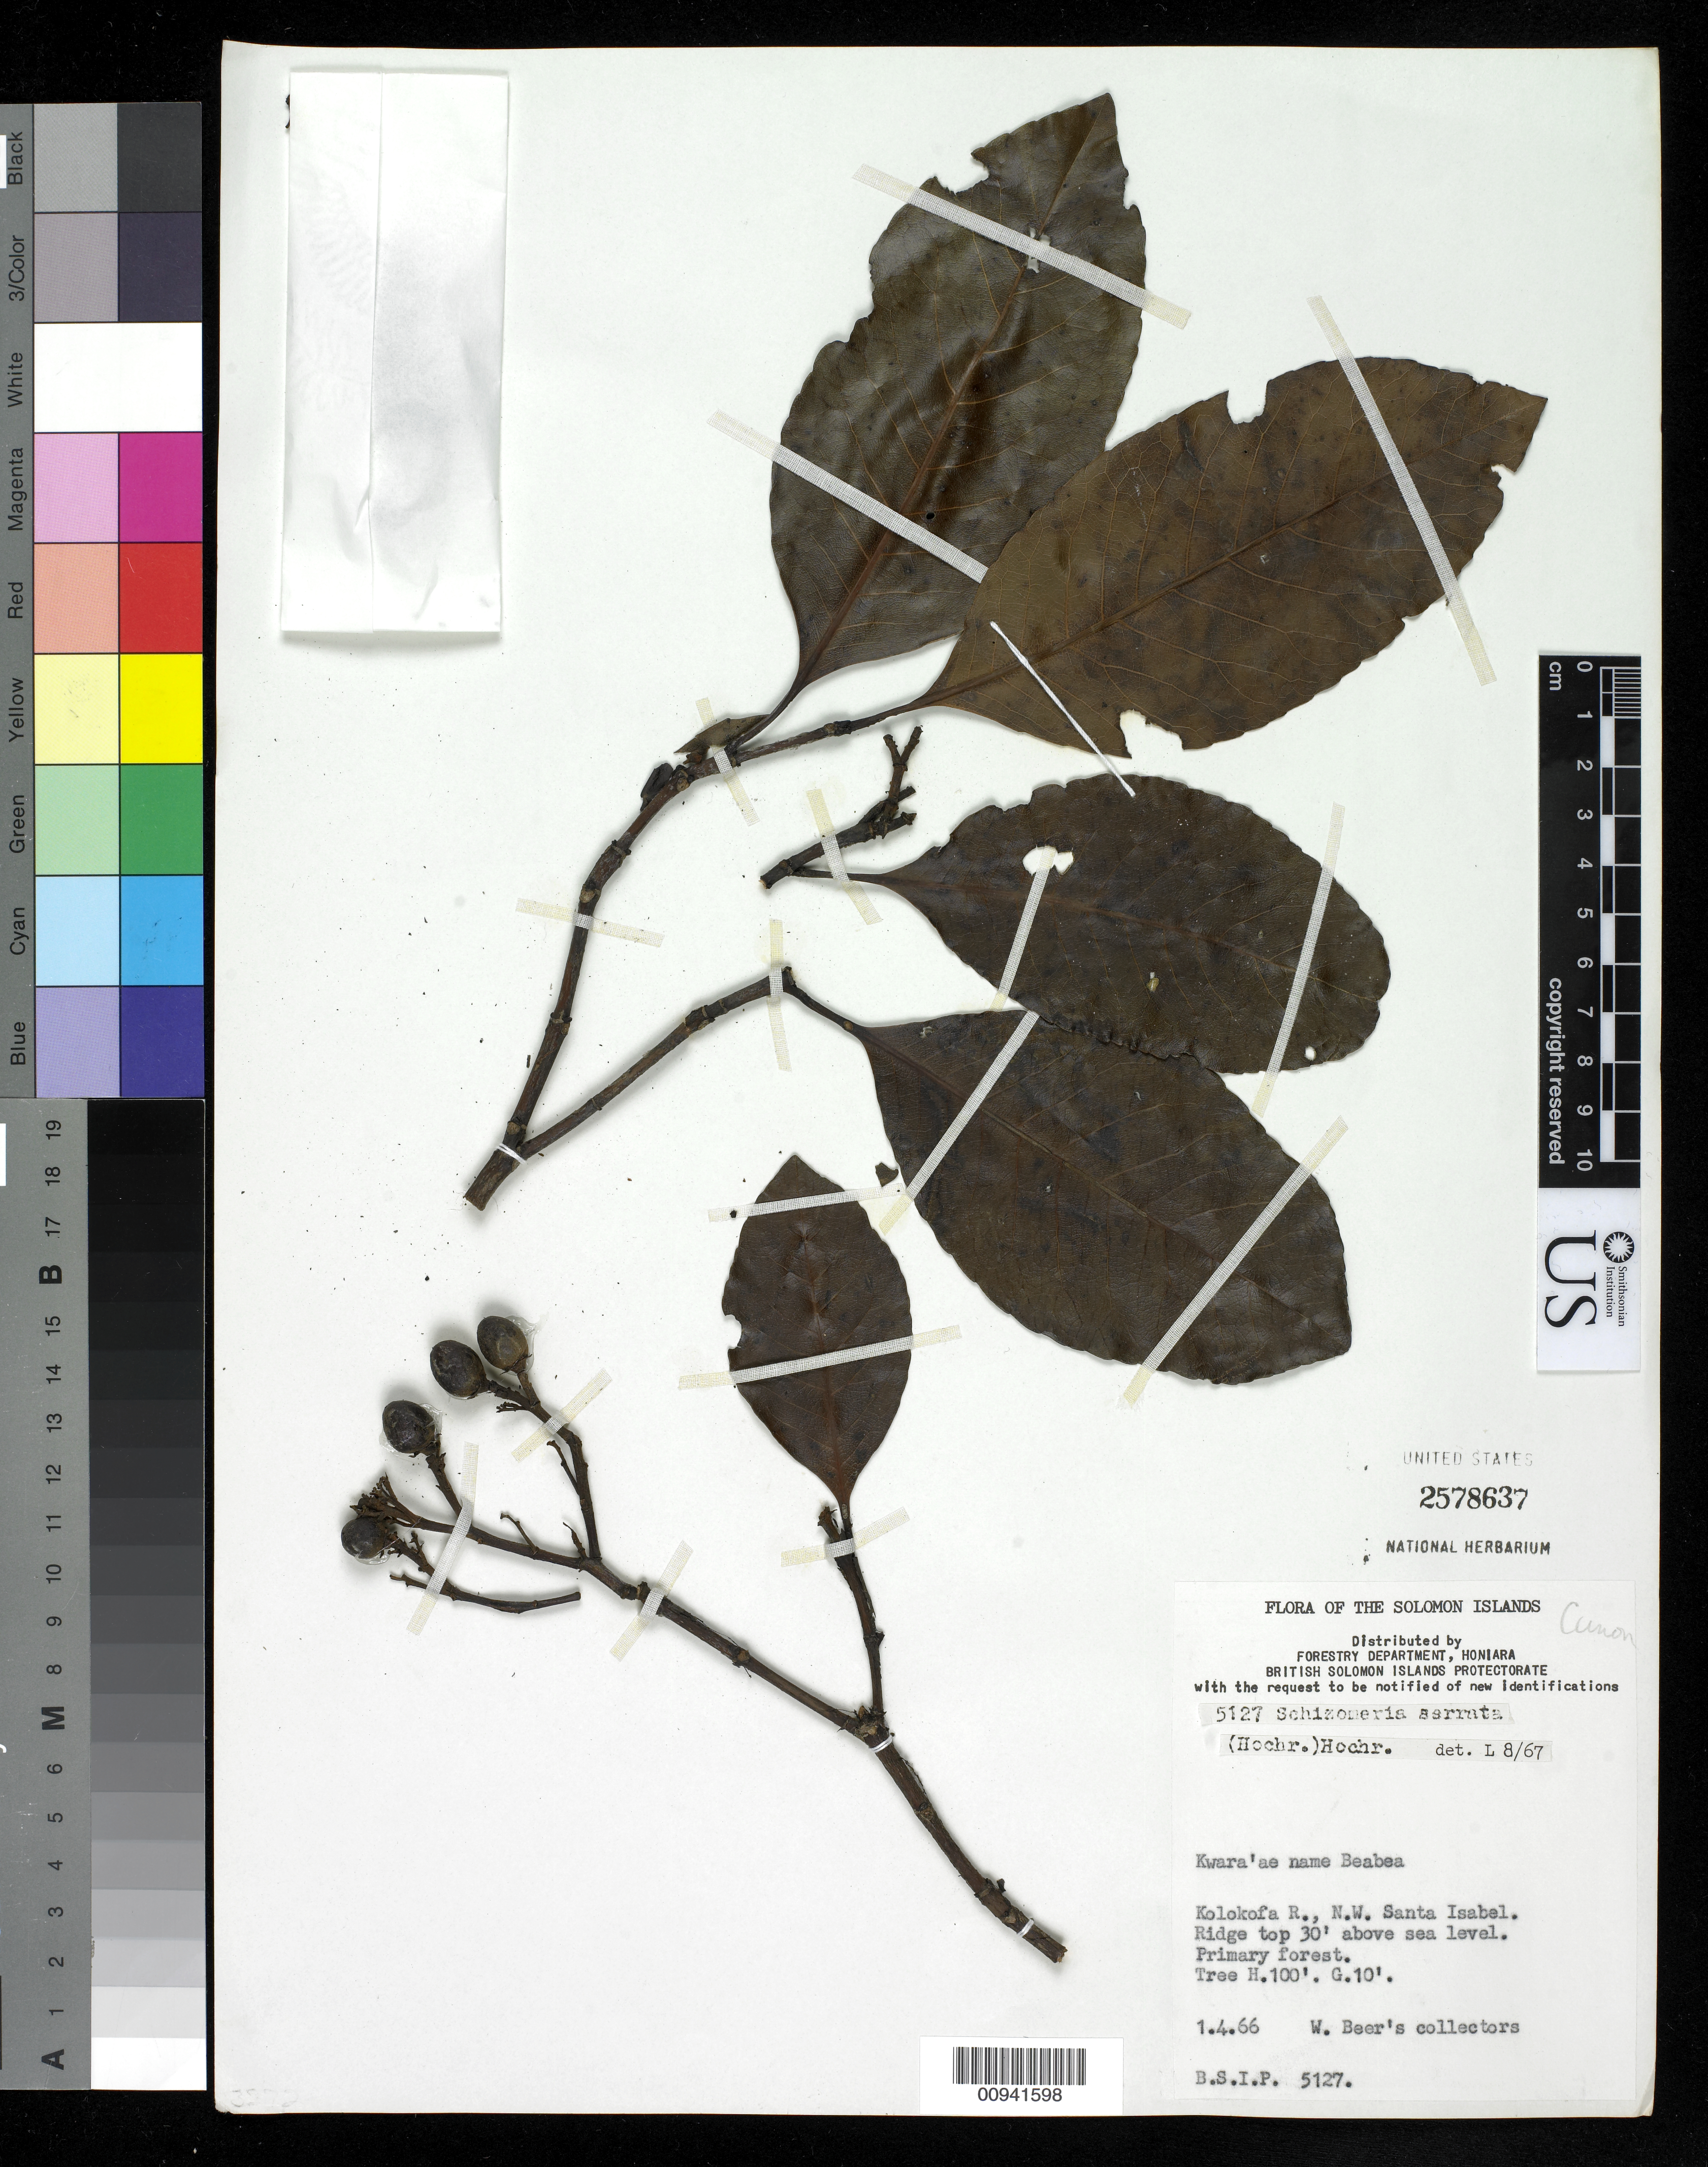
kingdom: Plantae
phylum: Tracheophyta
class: Magnoliopsida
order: Oxalidales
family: Cunoniaceae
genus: Schizomeria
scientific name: Schizomeria serrata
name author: (Hochr.) Hochr.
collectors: W. Beer's Collectors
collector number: BSIP 5127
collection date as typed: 04 Jan 1966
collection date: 1966-01-04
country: Solomon Islands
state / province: Isabel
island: Santa Isabel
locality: Kolokofa R., N.W. Santa Isabel. Ridge top, primary forest.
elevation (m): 9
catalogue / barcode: US 2578637